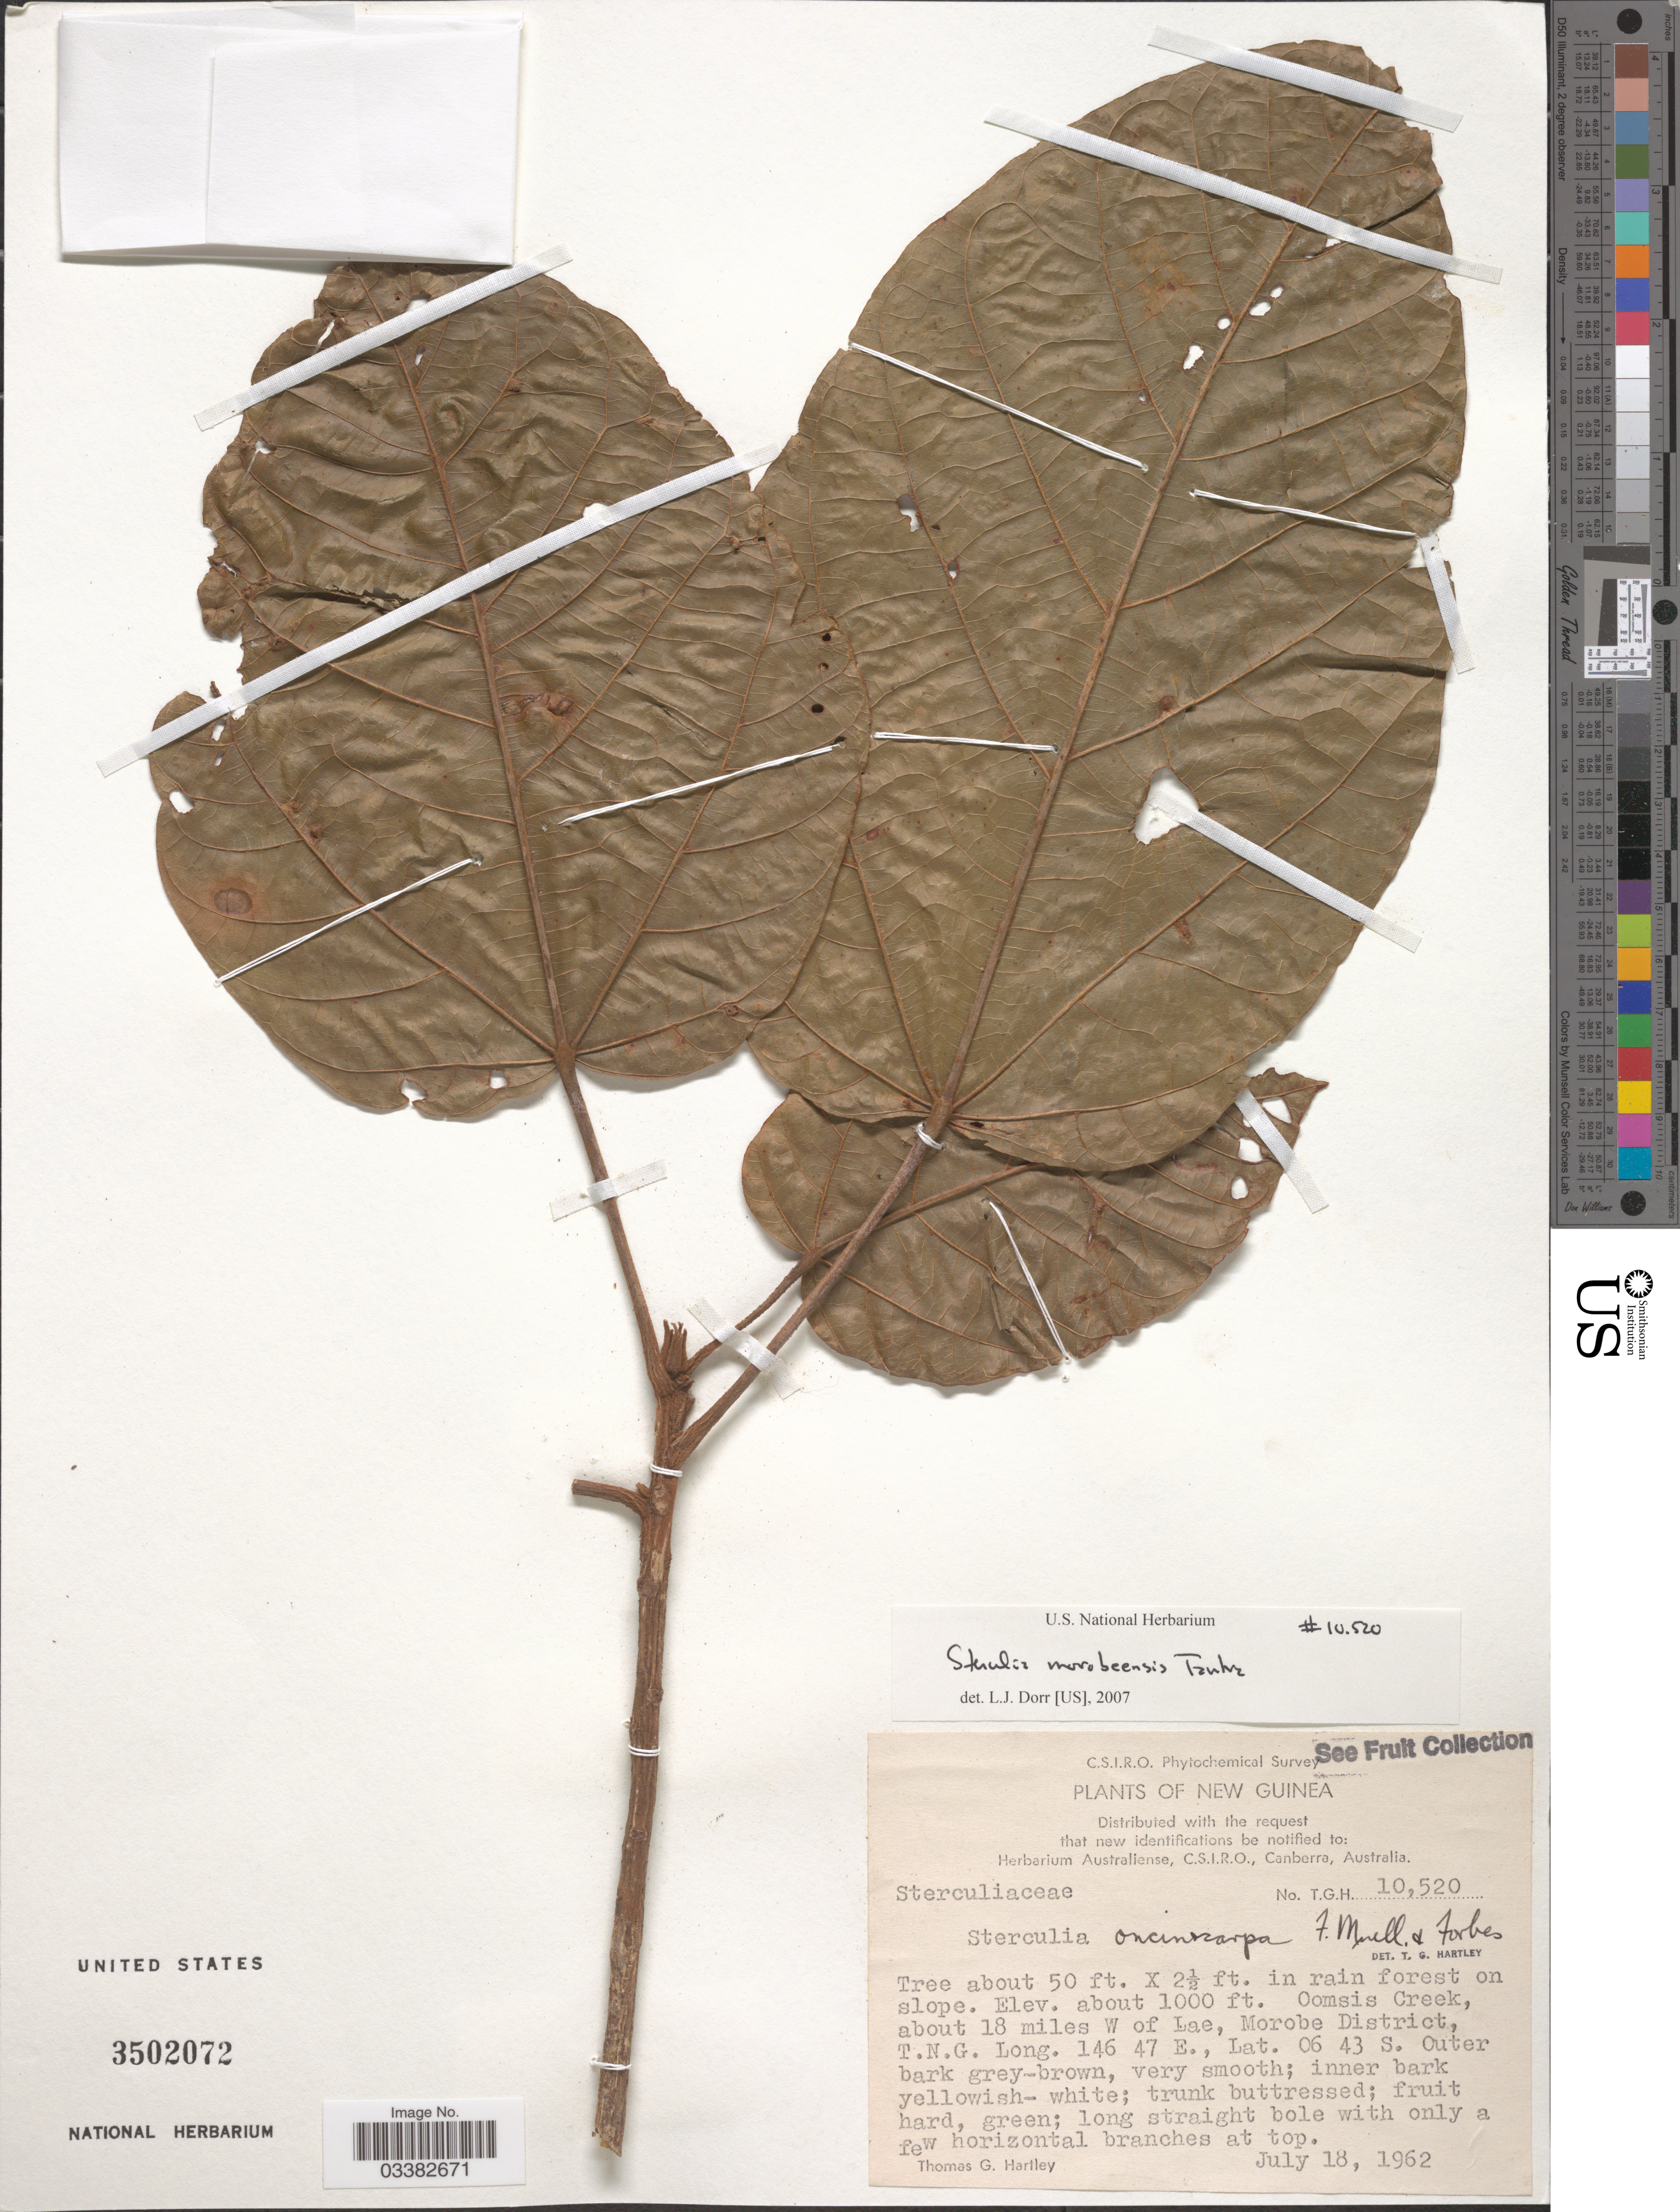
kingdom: Plantae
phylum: Tracheophyta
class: Magnoliopsida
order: Malvales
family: Malvaceae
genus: Sterculia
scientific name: Sterculia morobeensis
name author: Tantra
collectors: T. Hartley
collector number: T.G.H. 10520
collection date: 1962-07-18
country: Papua New Guinea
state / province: Morobe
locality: New Guinea. Oomsis Creek, about 18 miles W of Lae, Morobe District, T.N.G.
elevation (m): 305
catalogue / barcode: US 3502072